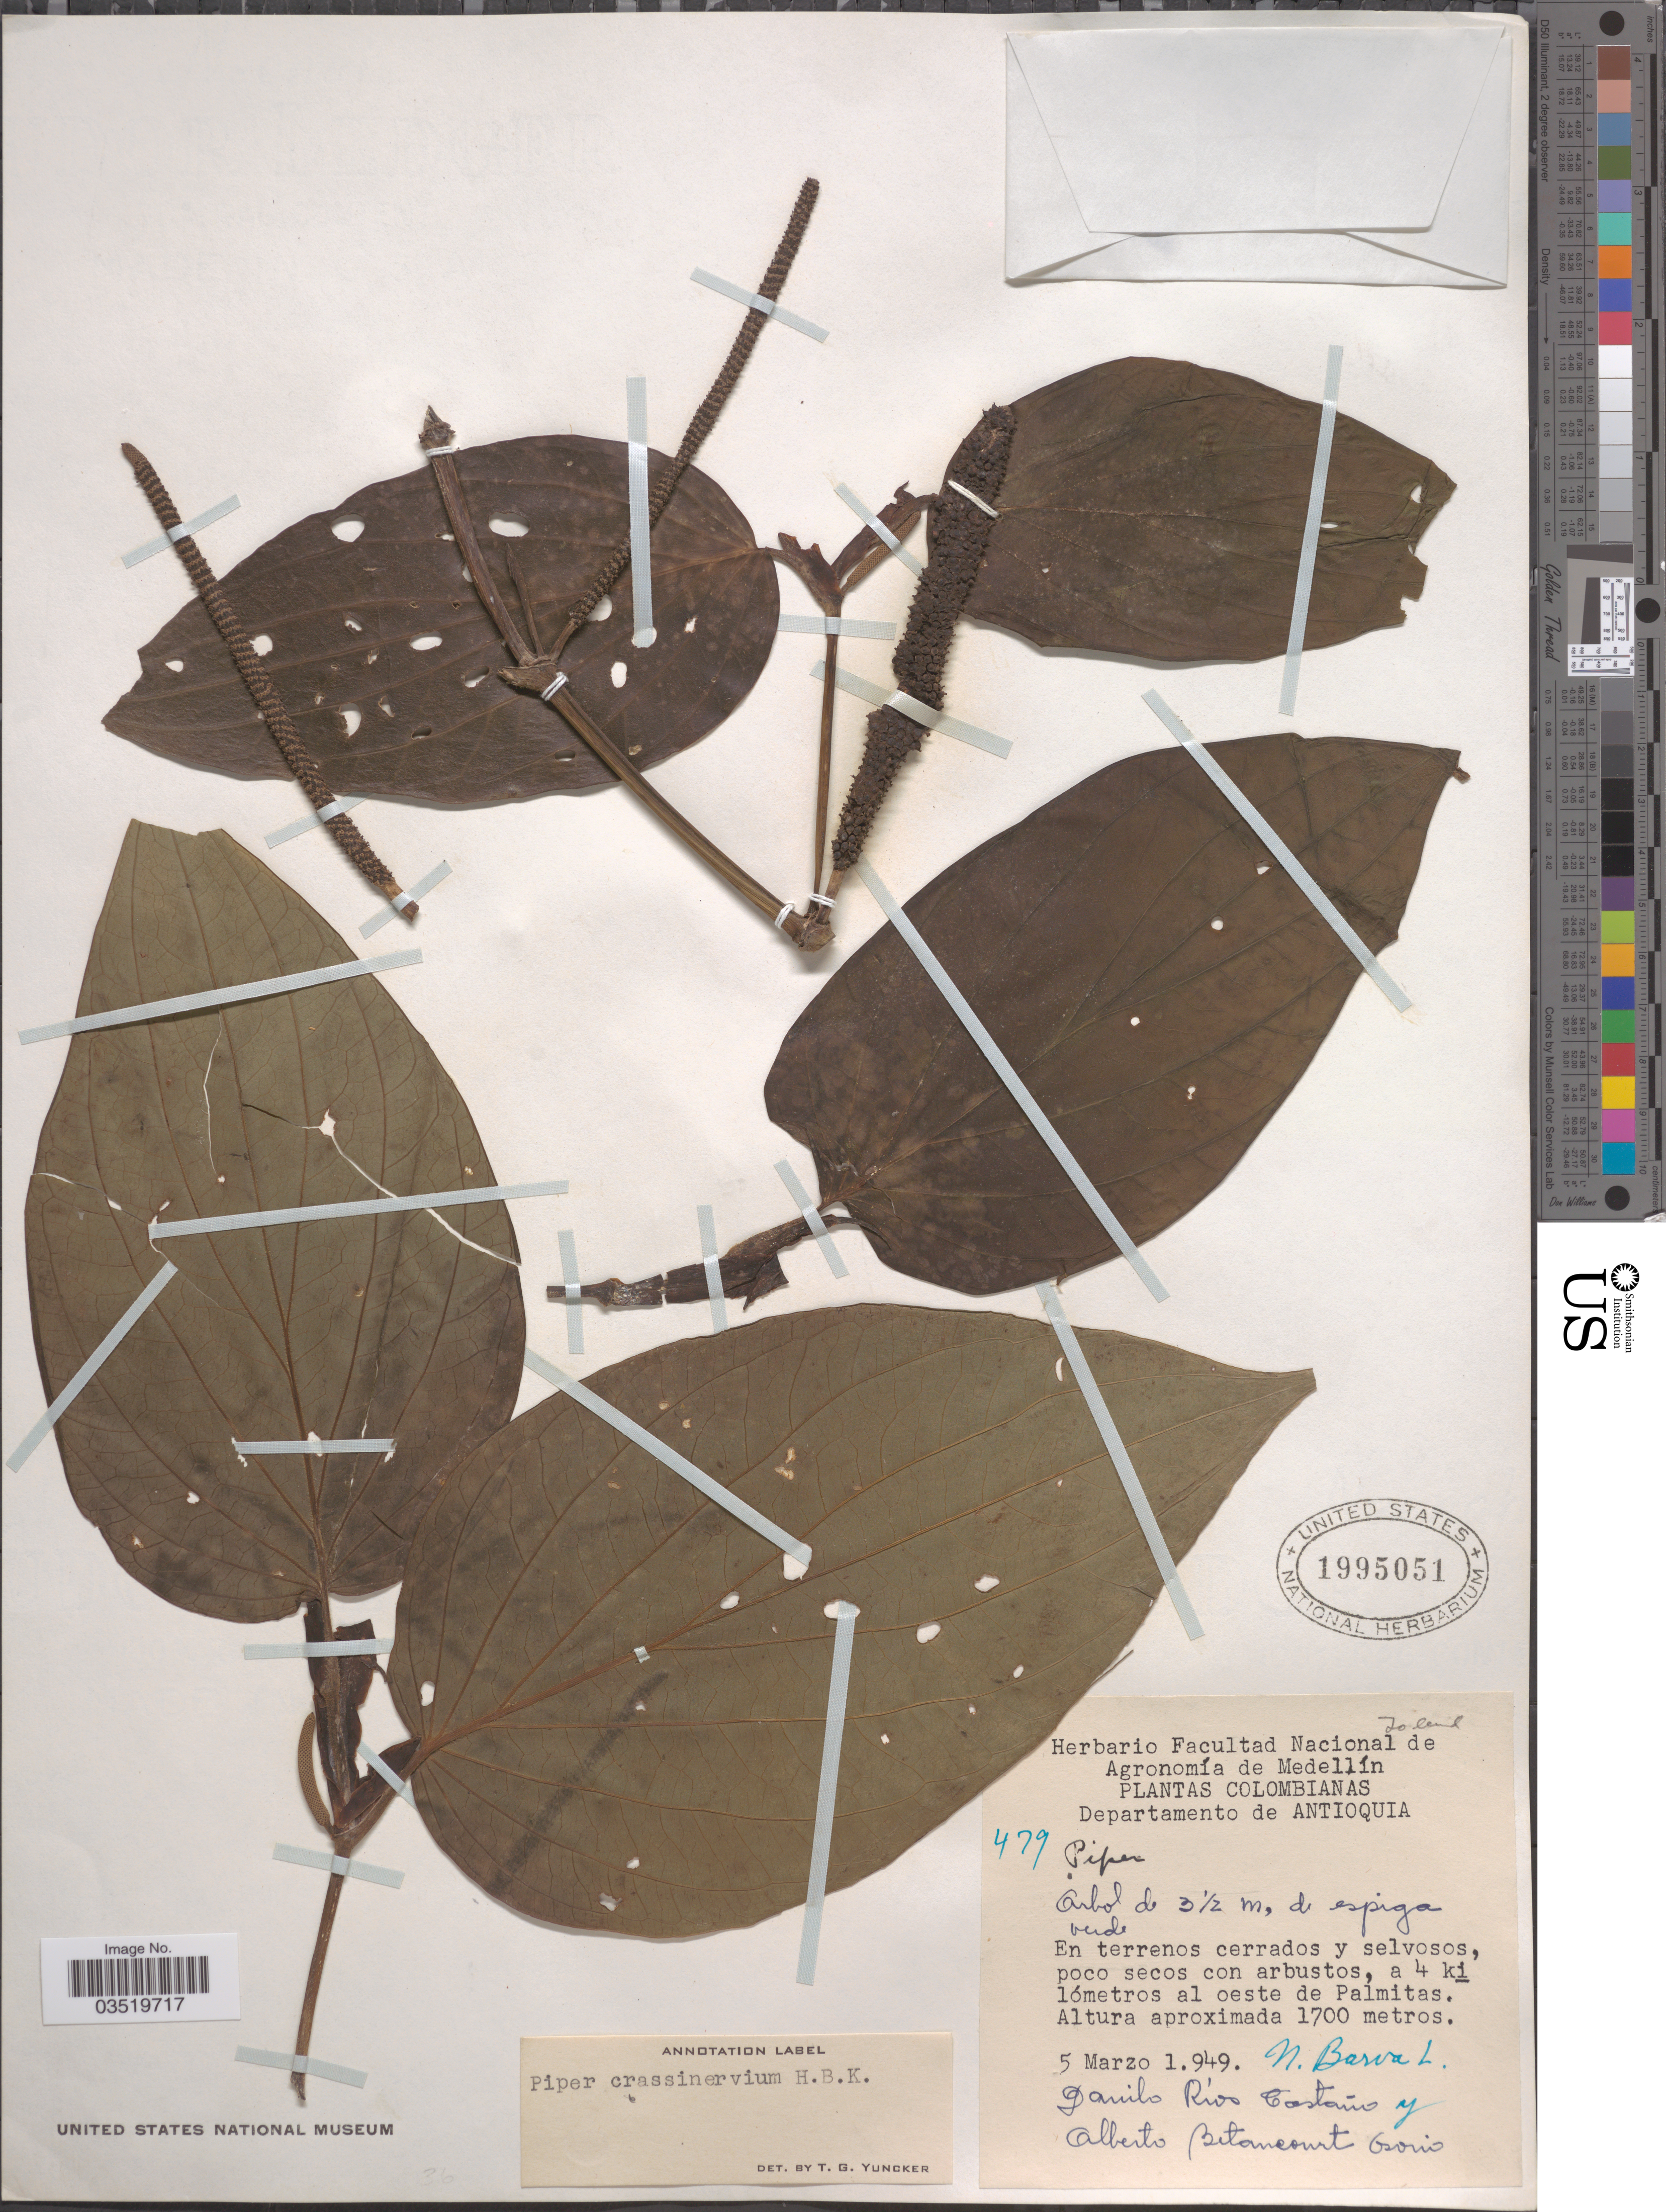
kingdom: Plantae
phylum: Tracheophyta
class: Magnoliopsida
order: Piperales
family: Piperaceae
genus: Piper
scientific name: Piper crassinervium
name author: Kunth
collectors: N. Barva-L., D. Rios C. & A. Betancourt O.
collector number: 479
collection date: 1949-03-05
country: Colombia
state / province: Antioquia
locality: Departamento de Antioquia. En terrenos cerrados y selvosos, poco secos con arbustos, a 4 kilómetros al oeste de Palmitas.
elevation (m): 1700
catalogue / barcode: US 1995051